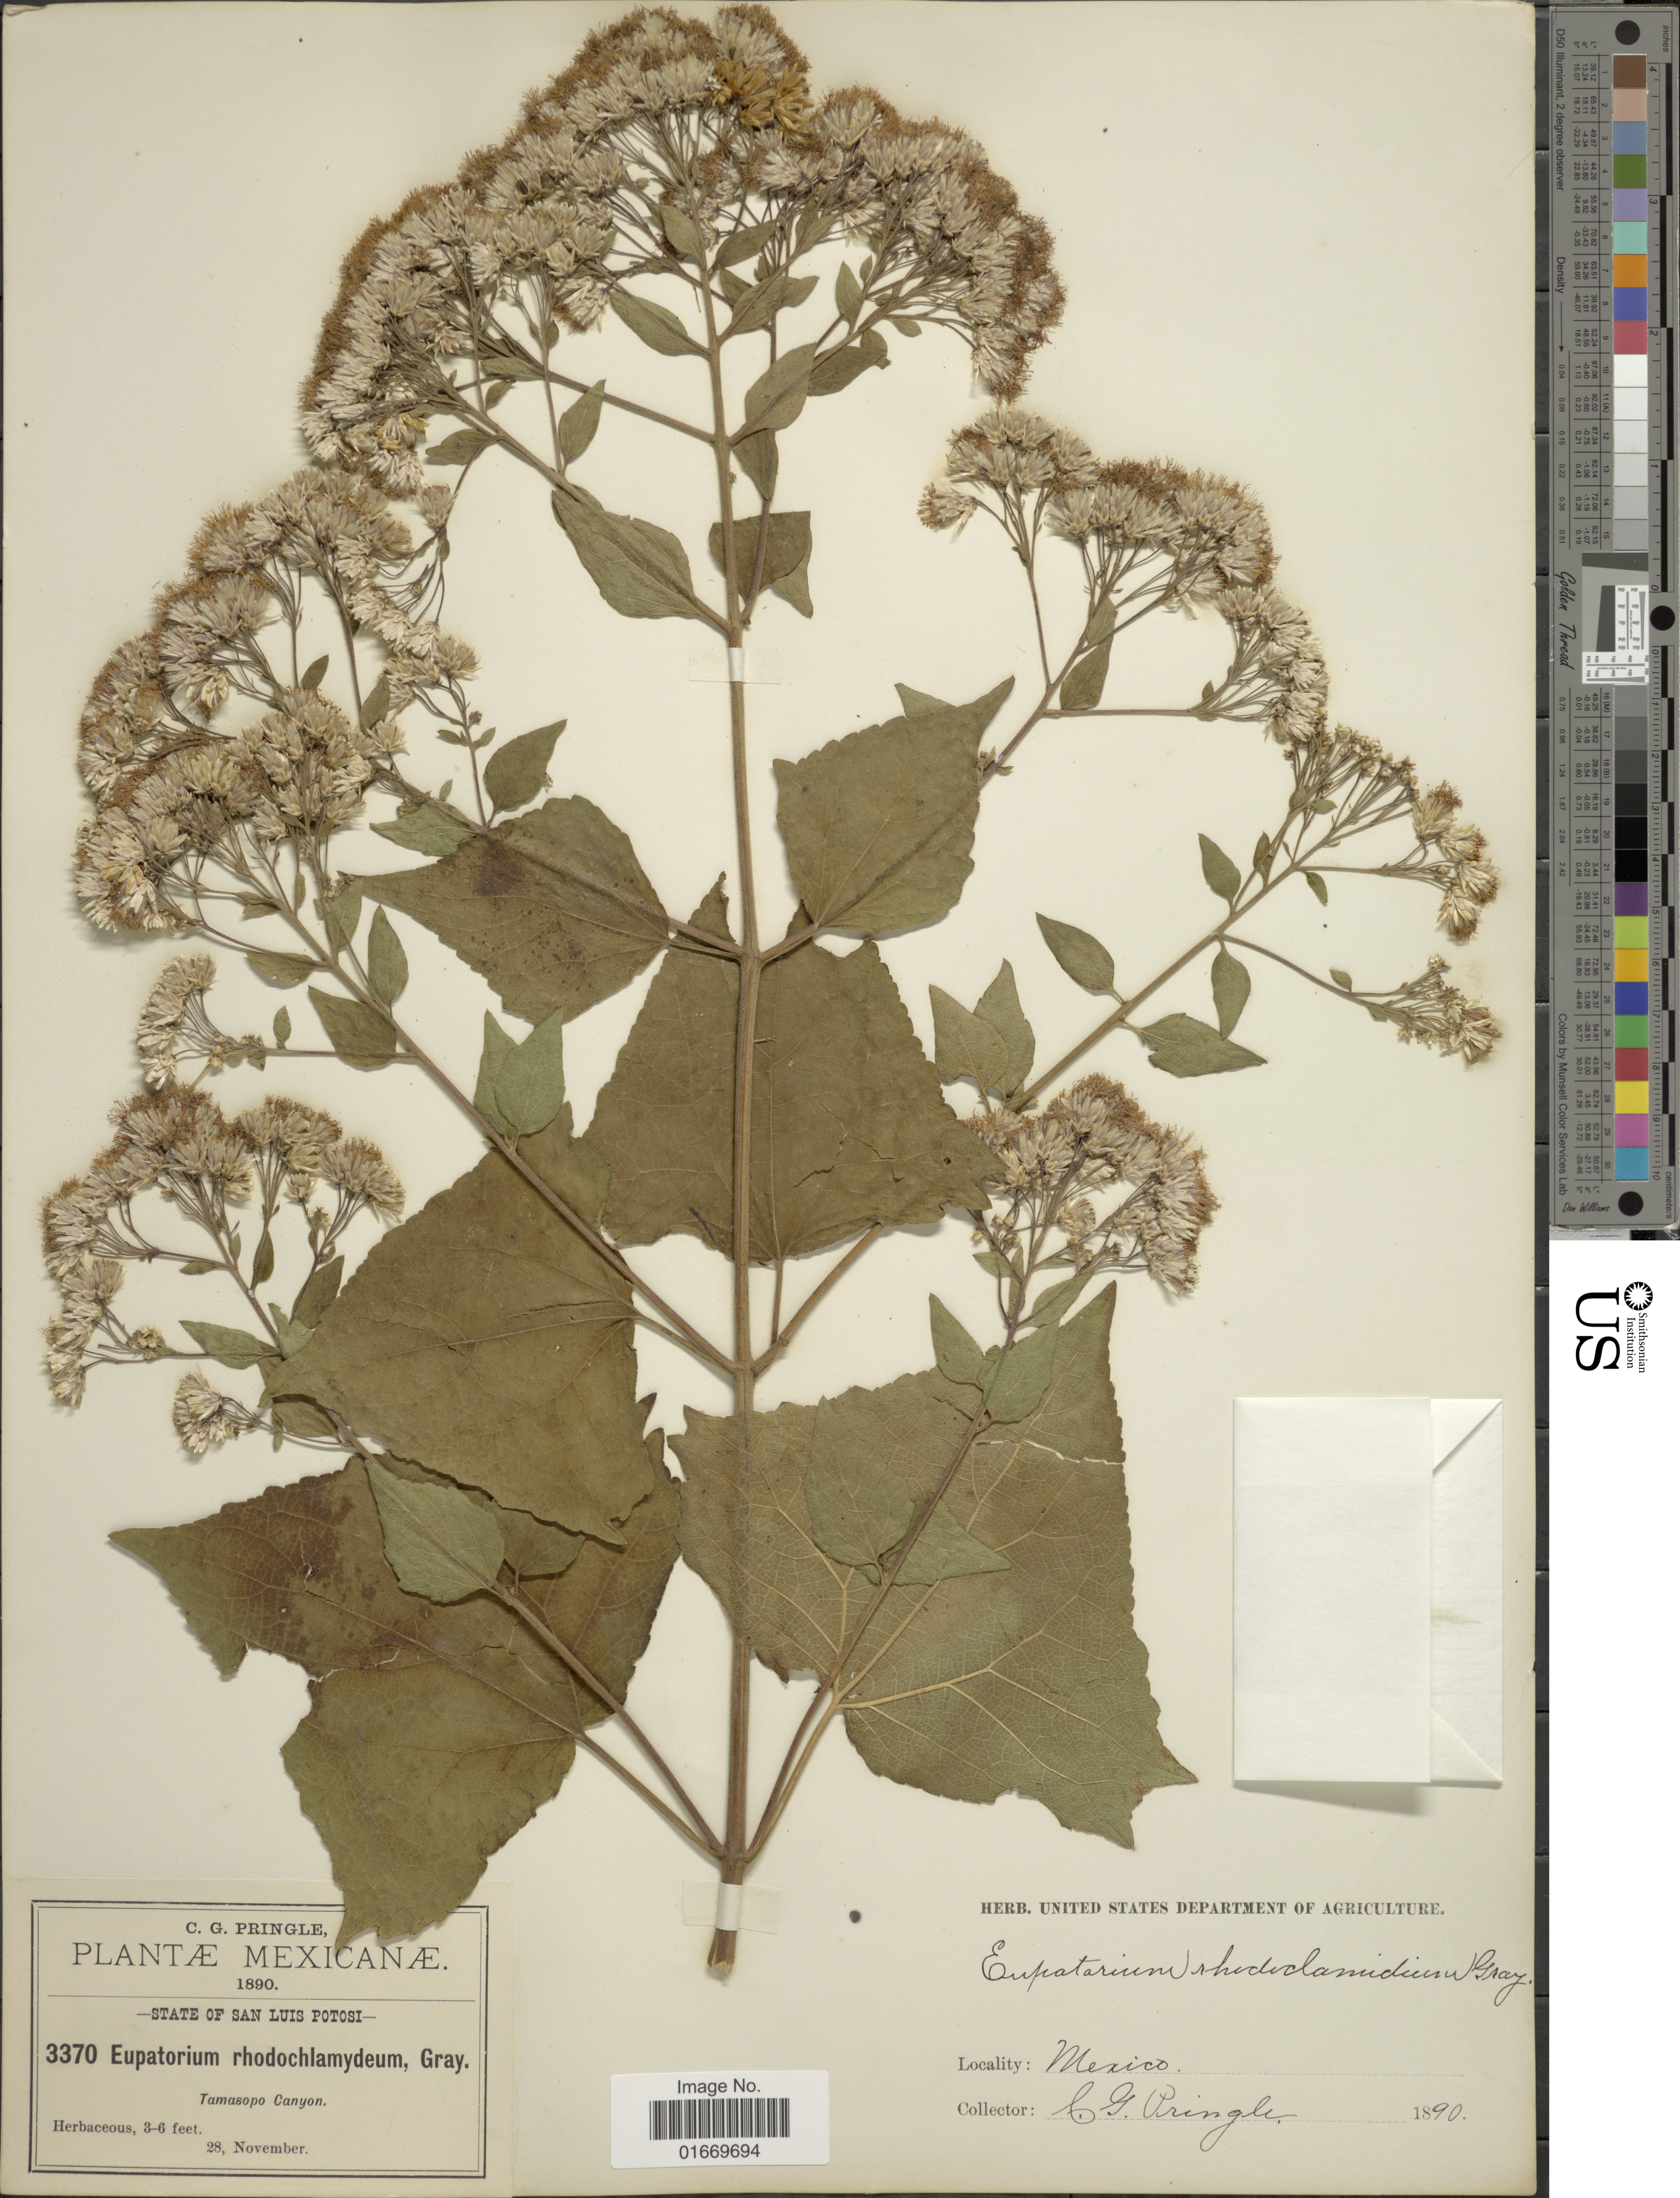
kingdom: Plantae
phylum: Tracheophyta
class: Magnoliopsida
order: Asterales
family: Asteraceae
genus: Peteravenia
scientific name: Peteravenia malvaefolia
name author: (DC.) R.M. King & H. Rob.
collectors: C. G. Pringle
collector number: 3370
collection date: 1890-11-28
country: Mexico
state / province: San Luis Potosí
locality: State of San Luis Potosí. Tamasopo Canyon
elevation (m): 1